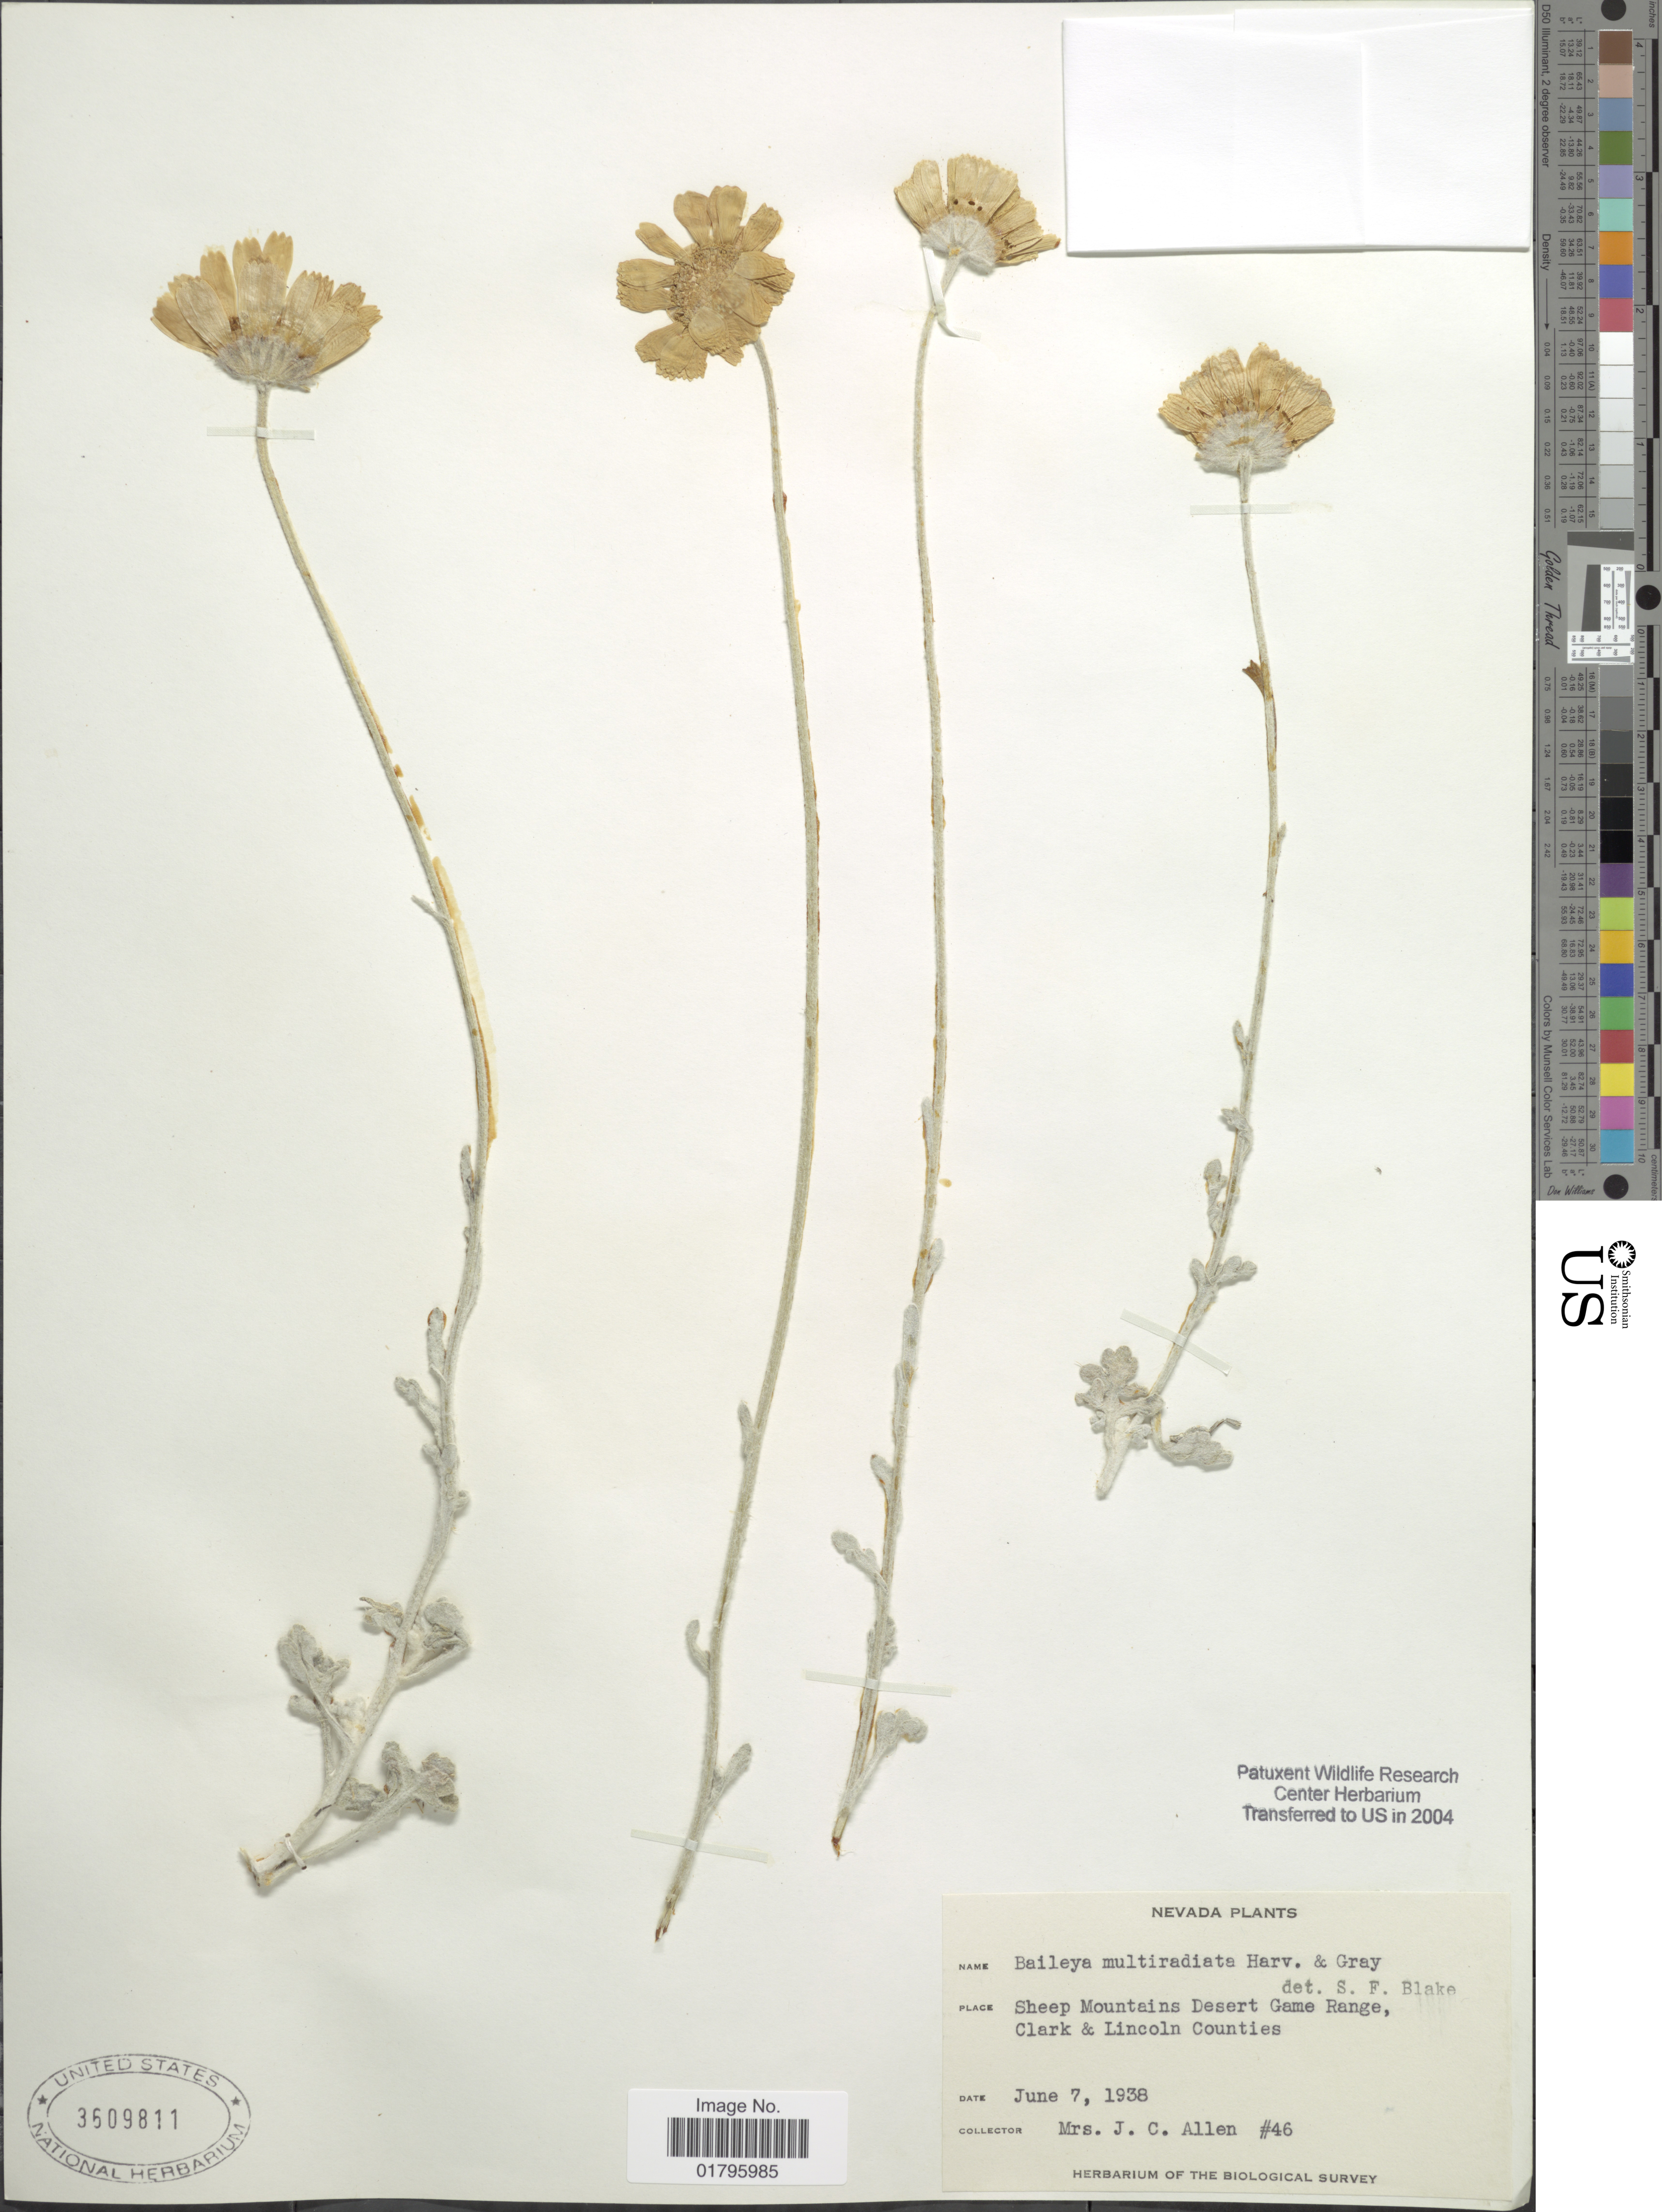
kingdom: Plantae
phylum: Tracheophyta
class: Magnoliopsida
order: Asterales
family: Asteraceae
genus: Baileya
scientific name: Baileya multiradiata var. thurberi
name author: (Rydb.) Kittell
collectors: Mrs. J. C. Allen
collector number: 46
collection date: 1938-06-07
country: United States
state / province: Nevada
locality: Nevada, Sheep Mountains Desert Game Range, Clark, & Lincoln Counties.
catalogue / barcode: US 3609811